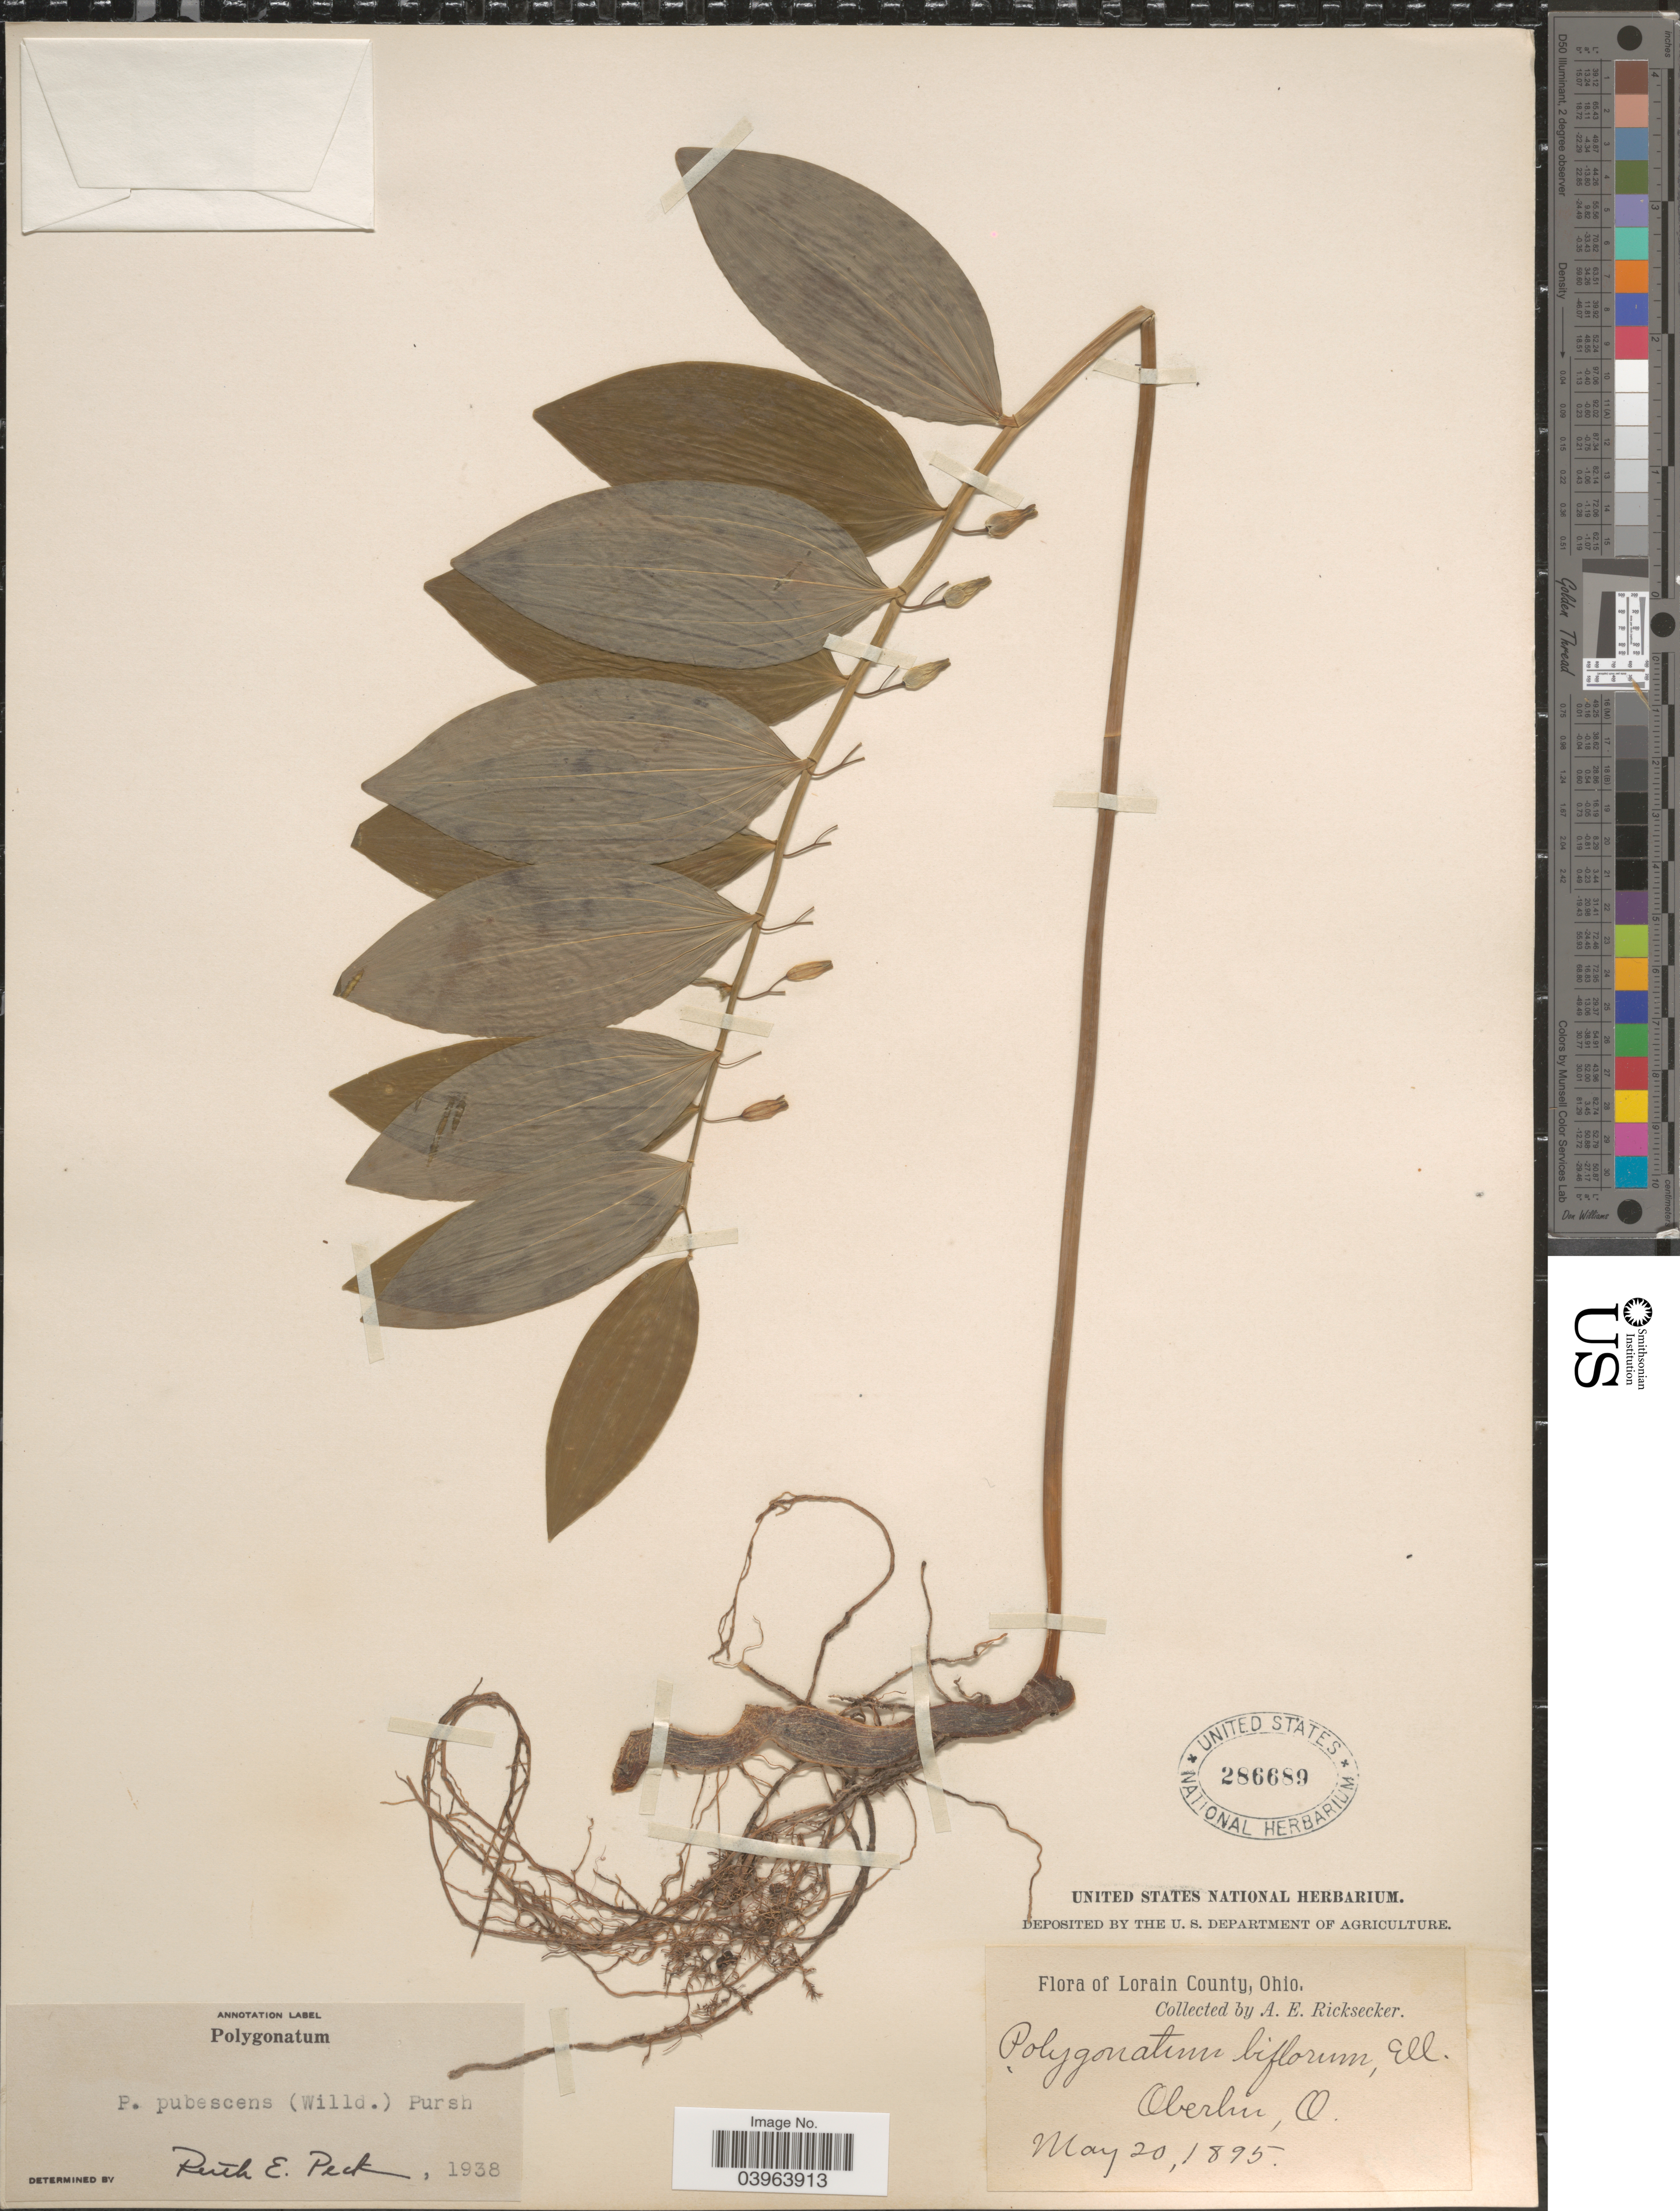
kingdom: Plantae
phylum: Tracheophyta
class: Liliopsida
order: Asparagales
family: Asparagaceae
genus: Polygonatum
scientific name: Polygonatum pubescens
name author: (Willd.) Pursh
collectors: A. E. Ricksecker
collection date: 1895-05-20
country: United States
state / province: Ohio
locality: Lorain County. Oberlin.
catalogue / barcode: US 286689